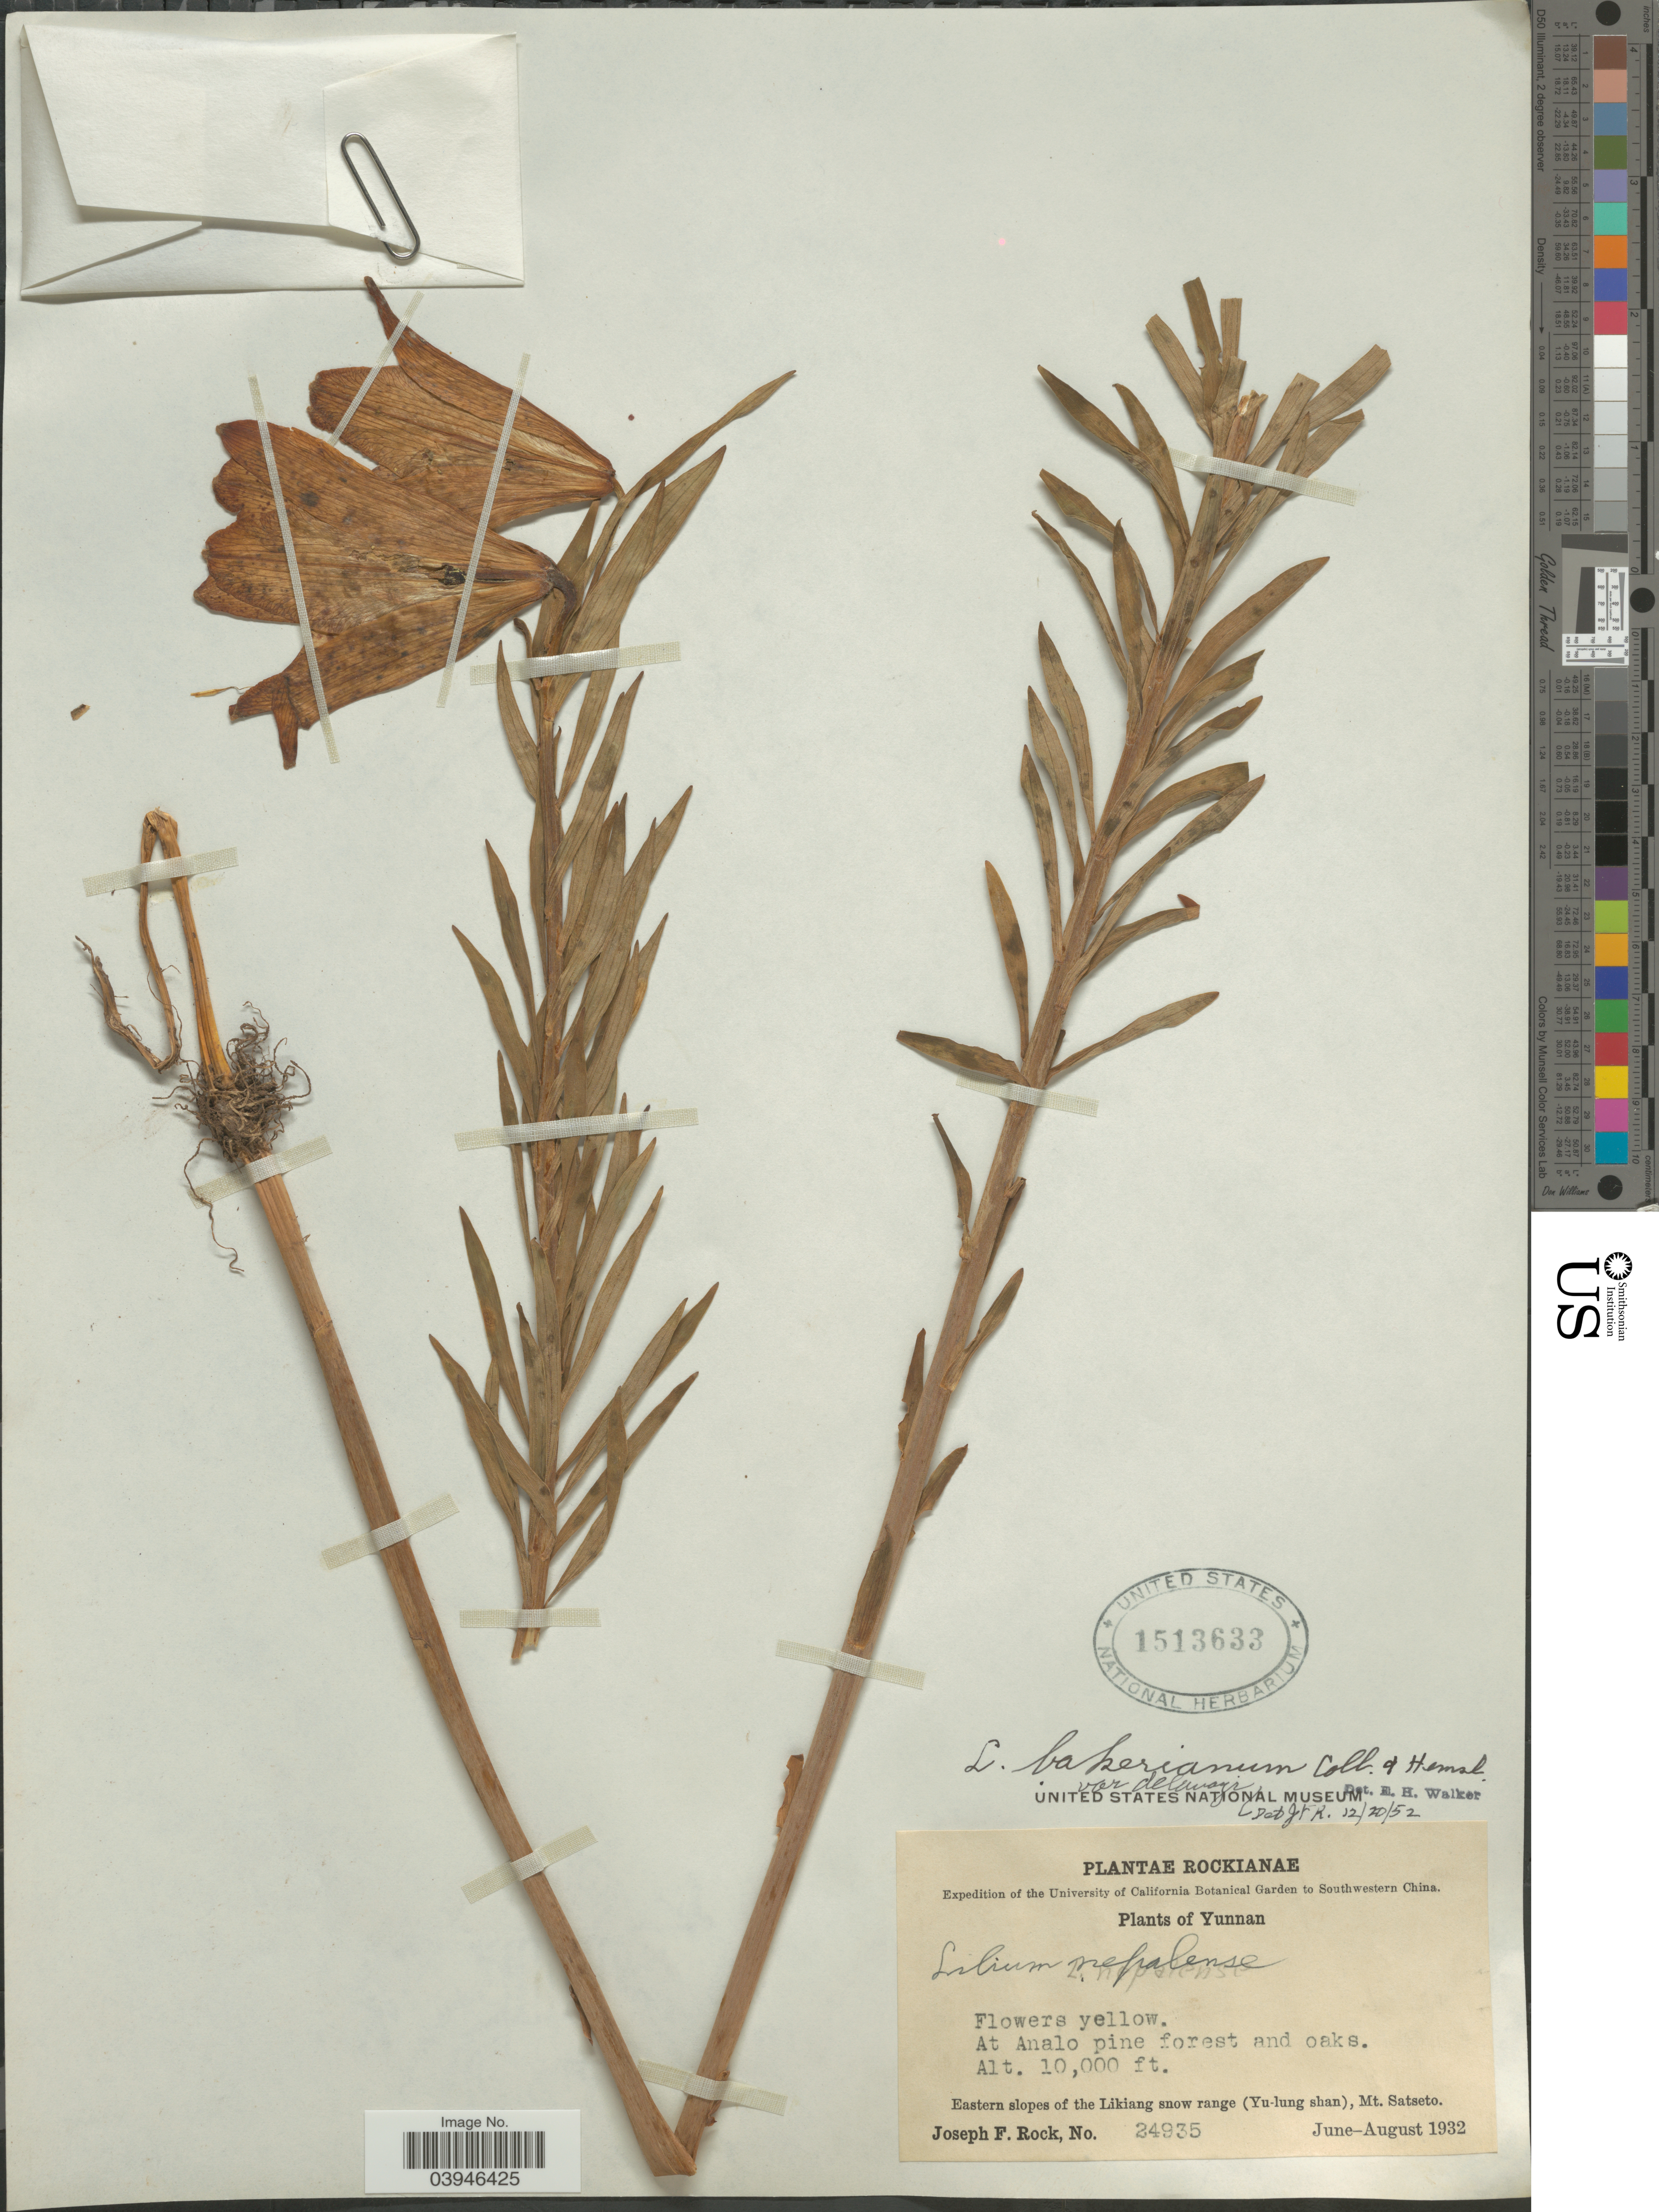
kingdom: Plantae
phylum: Tracheophyta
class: Liliopsida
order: Liliales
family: Liliaceae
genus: Lilium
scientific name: Lilium bakerianum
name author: Collett & Hemsl.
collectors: J. F. Rock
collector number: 24935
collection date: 1932-06/1932-08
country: China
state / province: Yunnan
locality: Southwestern China. At Analo pine forest and oaks. Eastern slopes of the Likiang snow range (Yu-lung shan), mt. Satseto.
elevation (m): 3048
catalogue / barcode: US 1513633